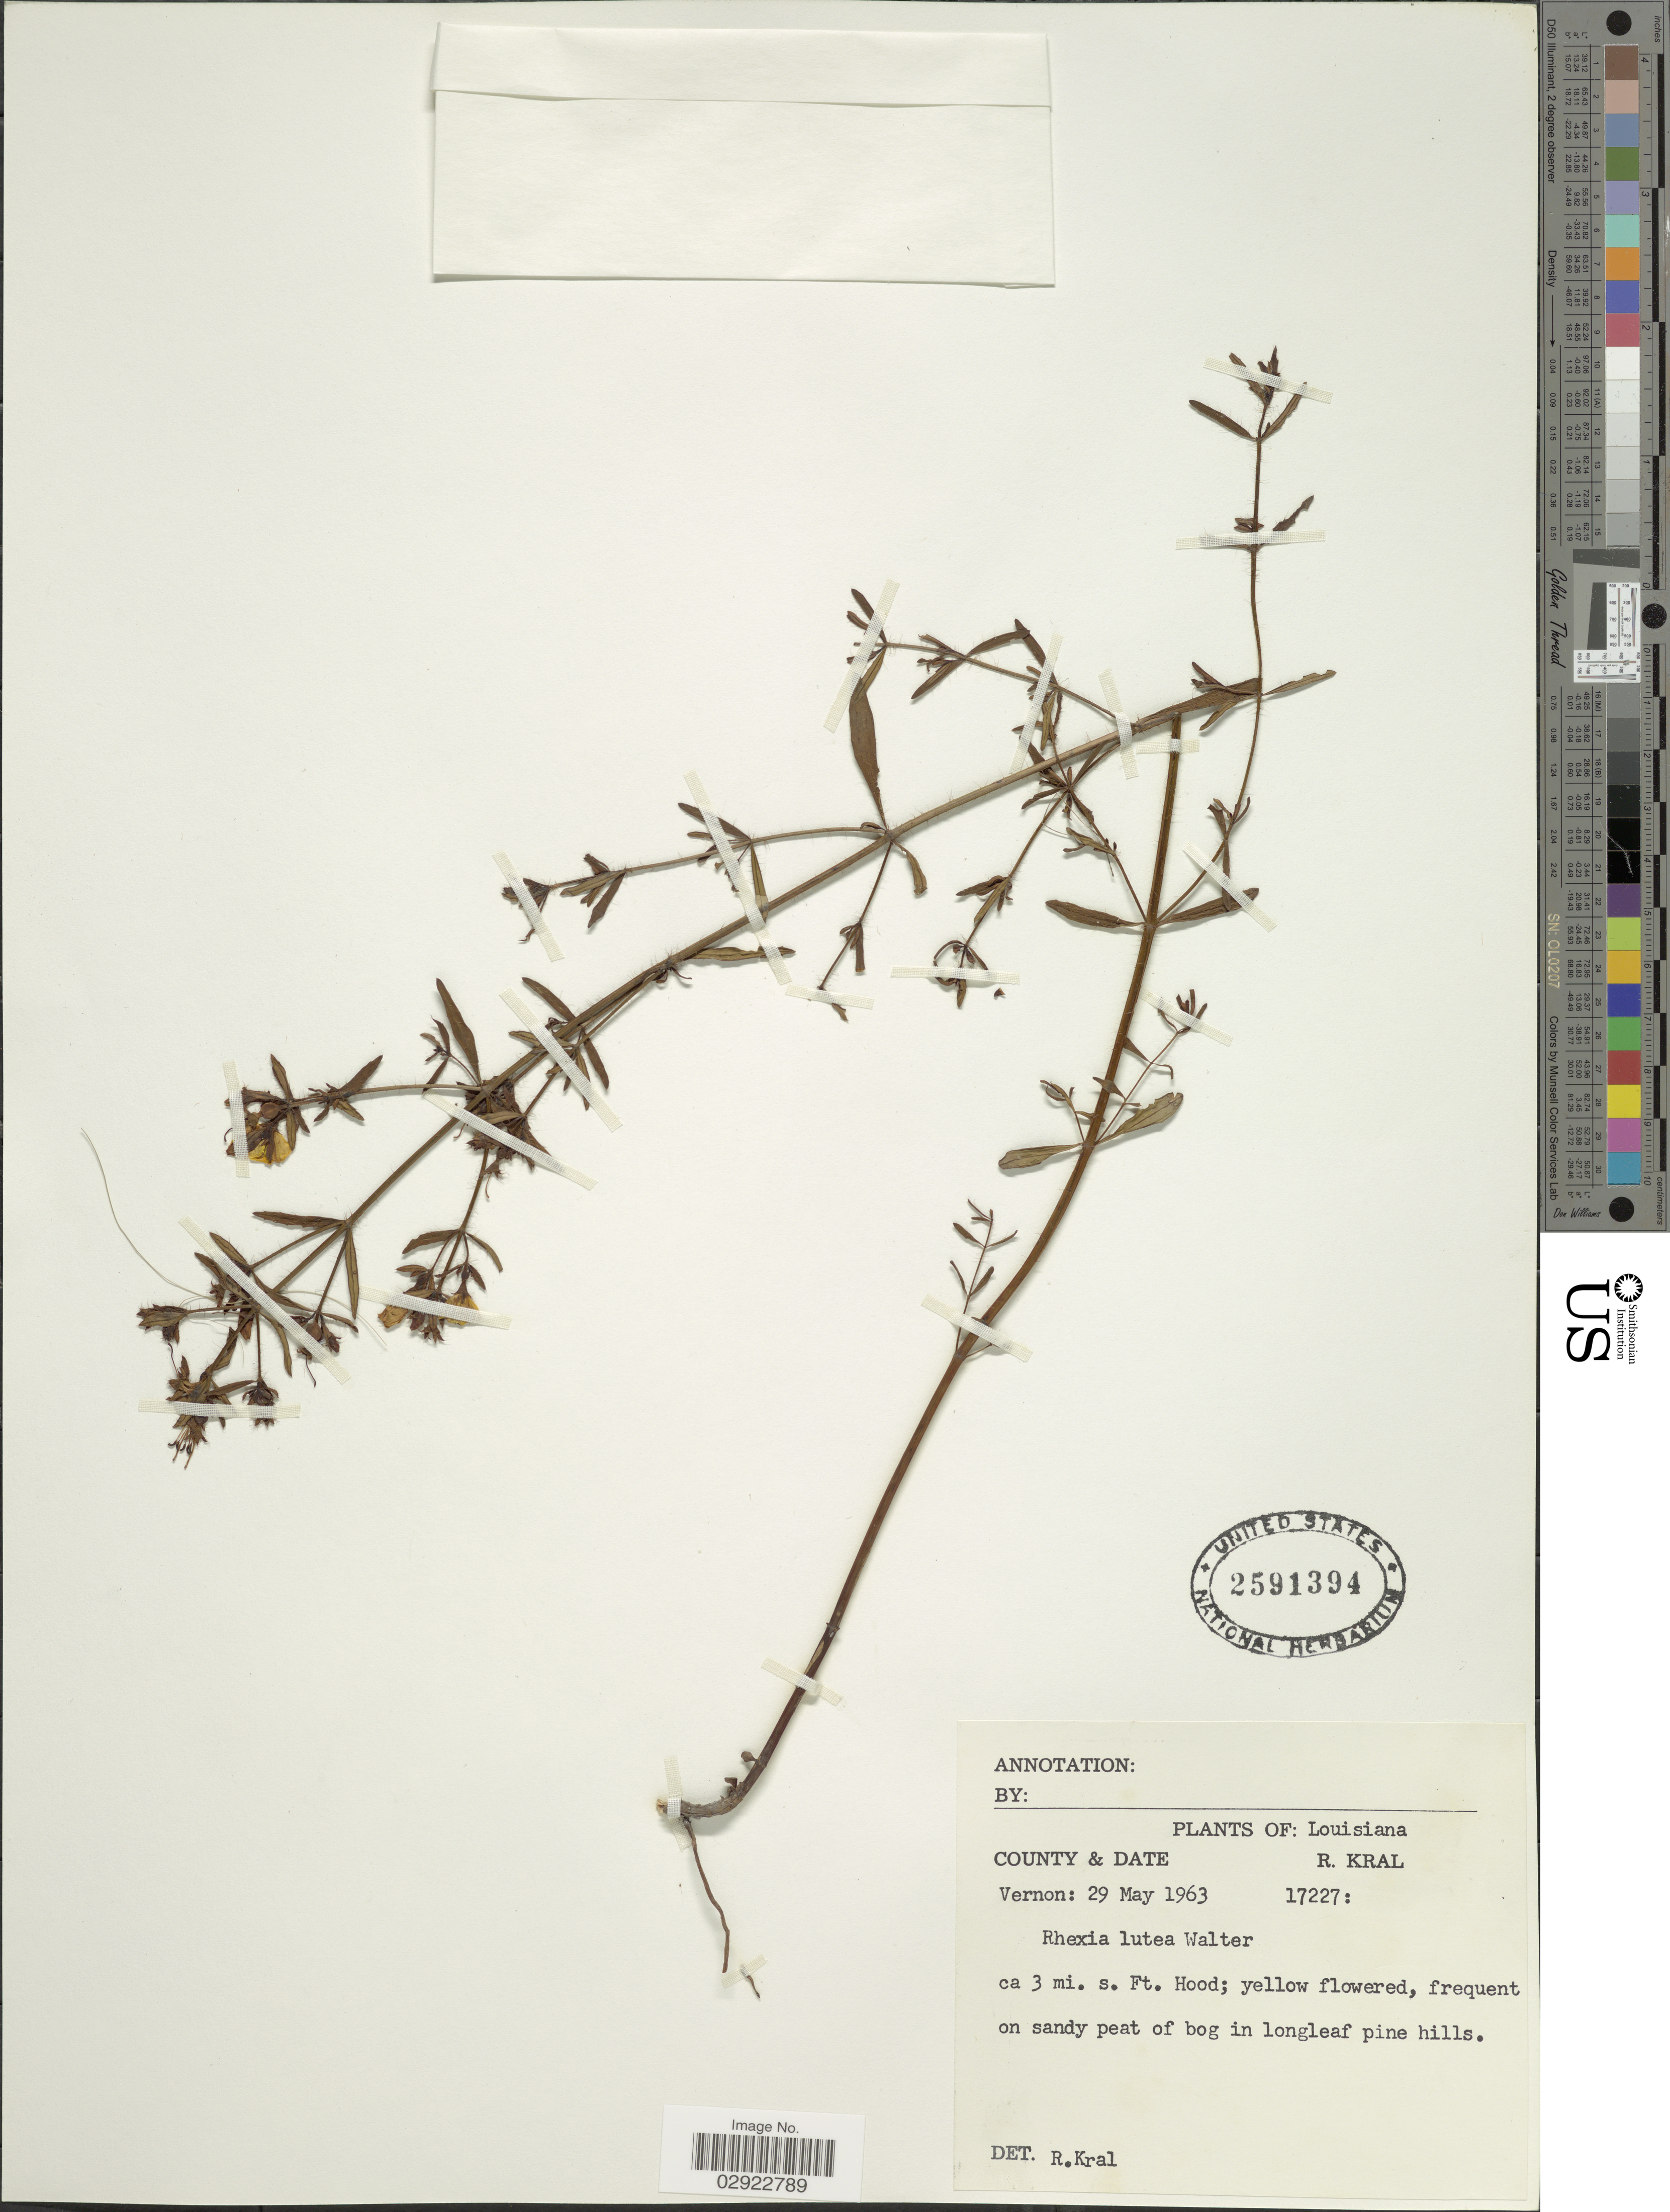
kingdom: Plantae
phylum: Tracheophyta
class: Magnoliopsida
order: Myrtales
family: Melastomataceae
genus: Rhexia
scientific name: Rhexia lutea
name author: Walter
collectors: R. Kral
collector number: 17227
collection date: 1963-05-29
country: United States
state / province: Louisiana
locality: Vernon. ca 3 mi. s. Ft. Hood.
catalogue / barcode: US 2591394